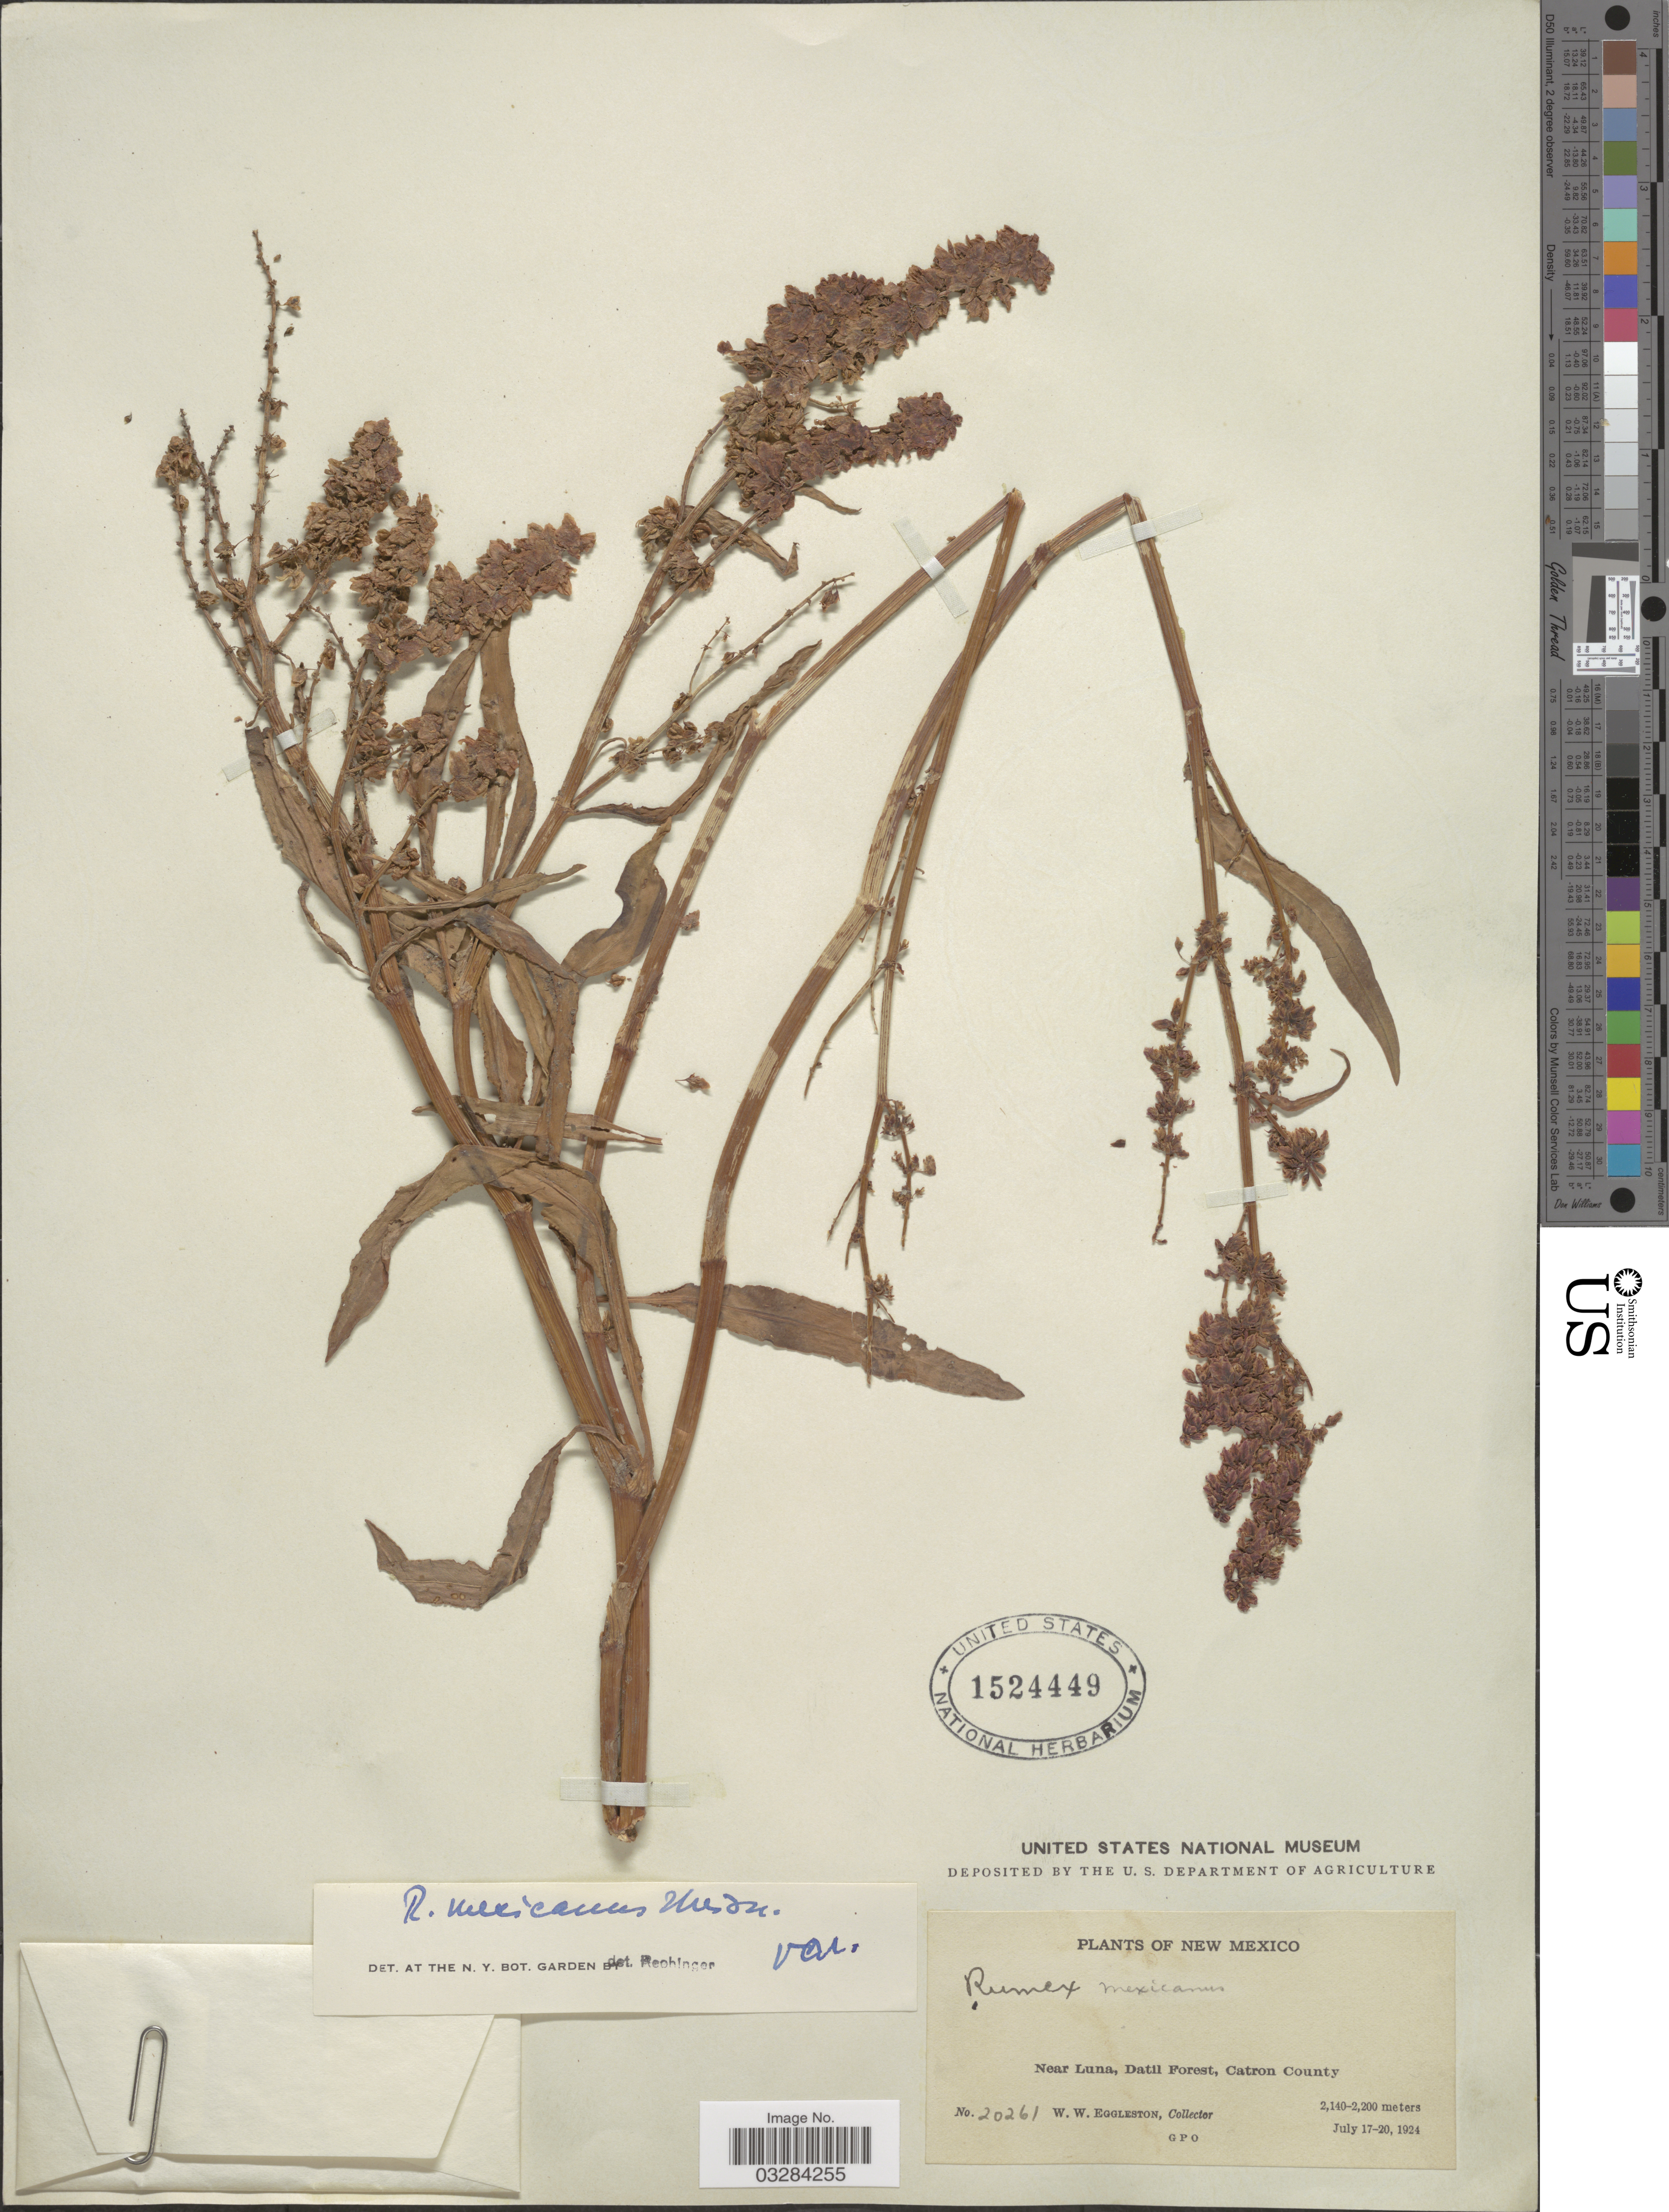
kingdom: Plantae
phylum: Tracheophyta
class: Magnoliopsida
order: Caryophyllales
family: Polygonaceae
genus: Rumex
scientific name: Rumex mexicanus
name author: Meisn.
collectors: W. W. Eggleston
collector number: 20261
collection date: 1924-07-17/1924-07-20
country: United States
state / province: New Mexico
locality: Near Luna, Datil Forest, Catron County.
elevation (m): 2140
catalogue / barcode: US 1524449